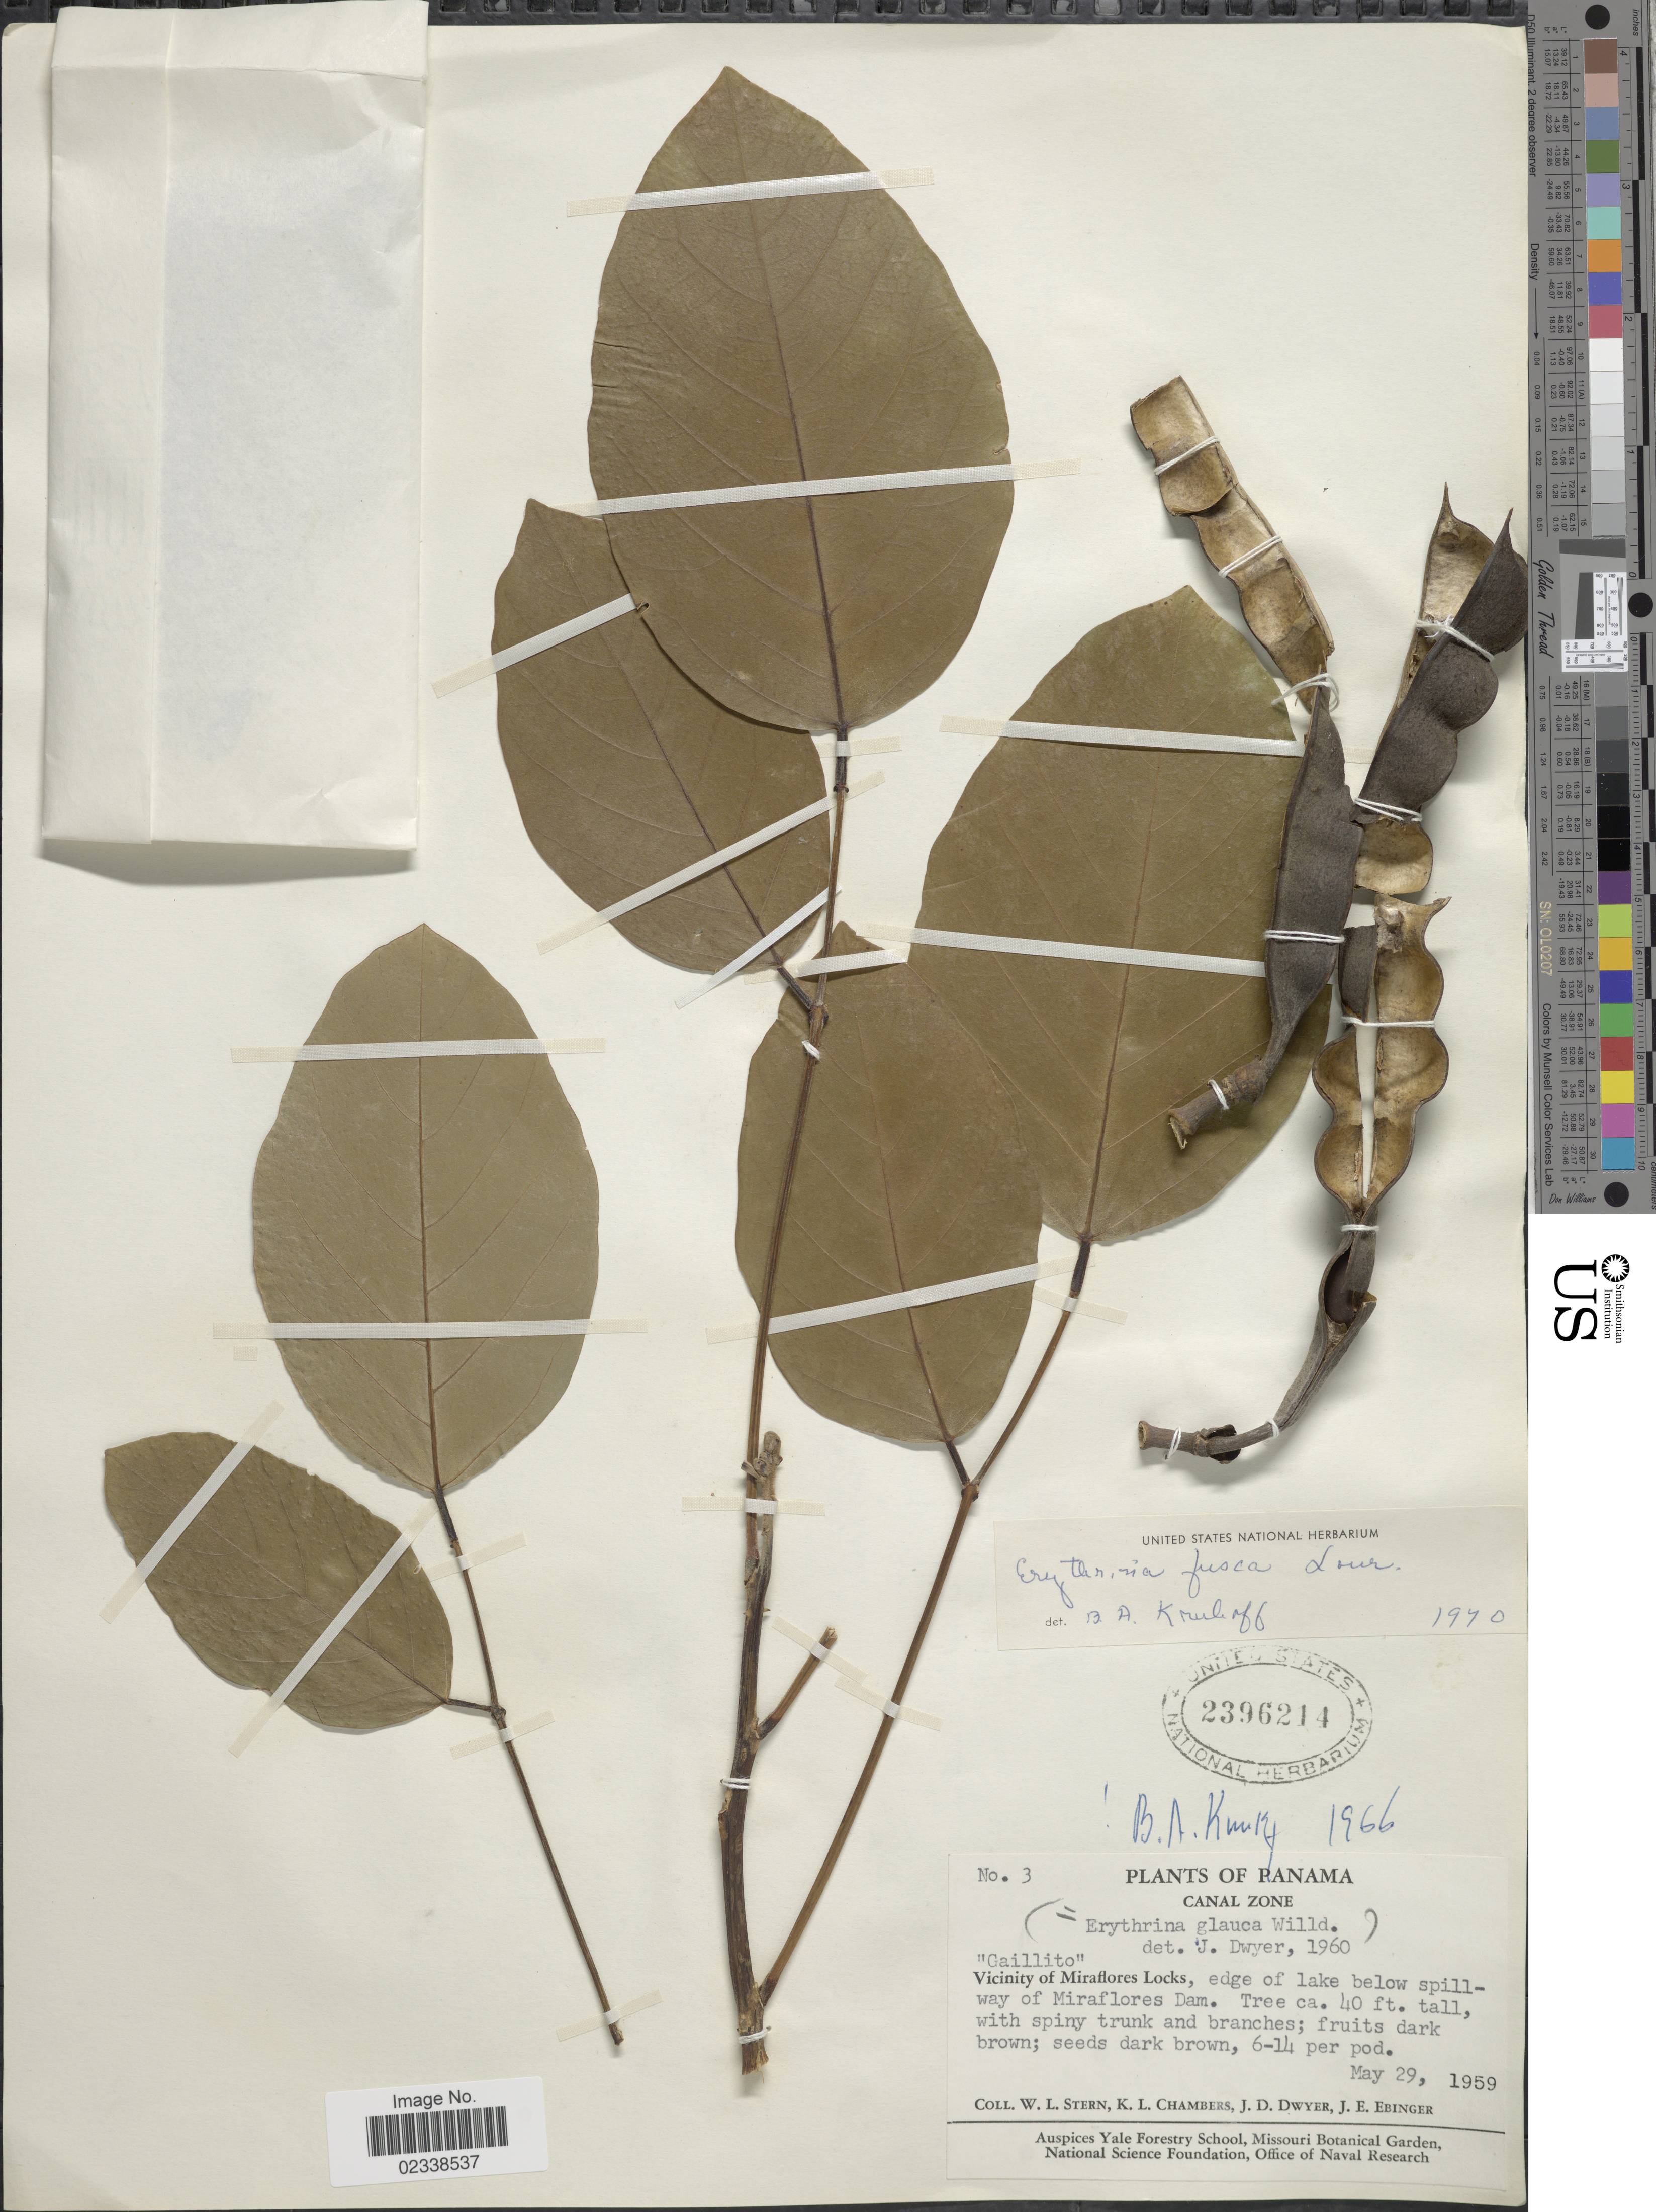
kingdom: Plantae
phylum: Tracheophyta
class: Magnoliopsida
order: Fabales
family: Fabaceae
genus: Erythrina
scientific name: Erythrina fusca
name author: Lour.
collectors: W. L. Stern, K. Chambers, J. D. Dwyer & J. Ebinger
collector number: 3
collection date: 1959-05-29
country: Panama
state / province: Panamá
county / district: Canal Zone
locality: Canal Zone, Vicinity of Miraflores Locks, edge of lake below spillway to Miraflores Dam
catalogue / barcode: US 2396214